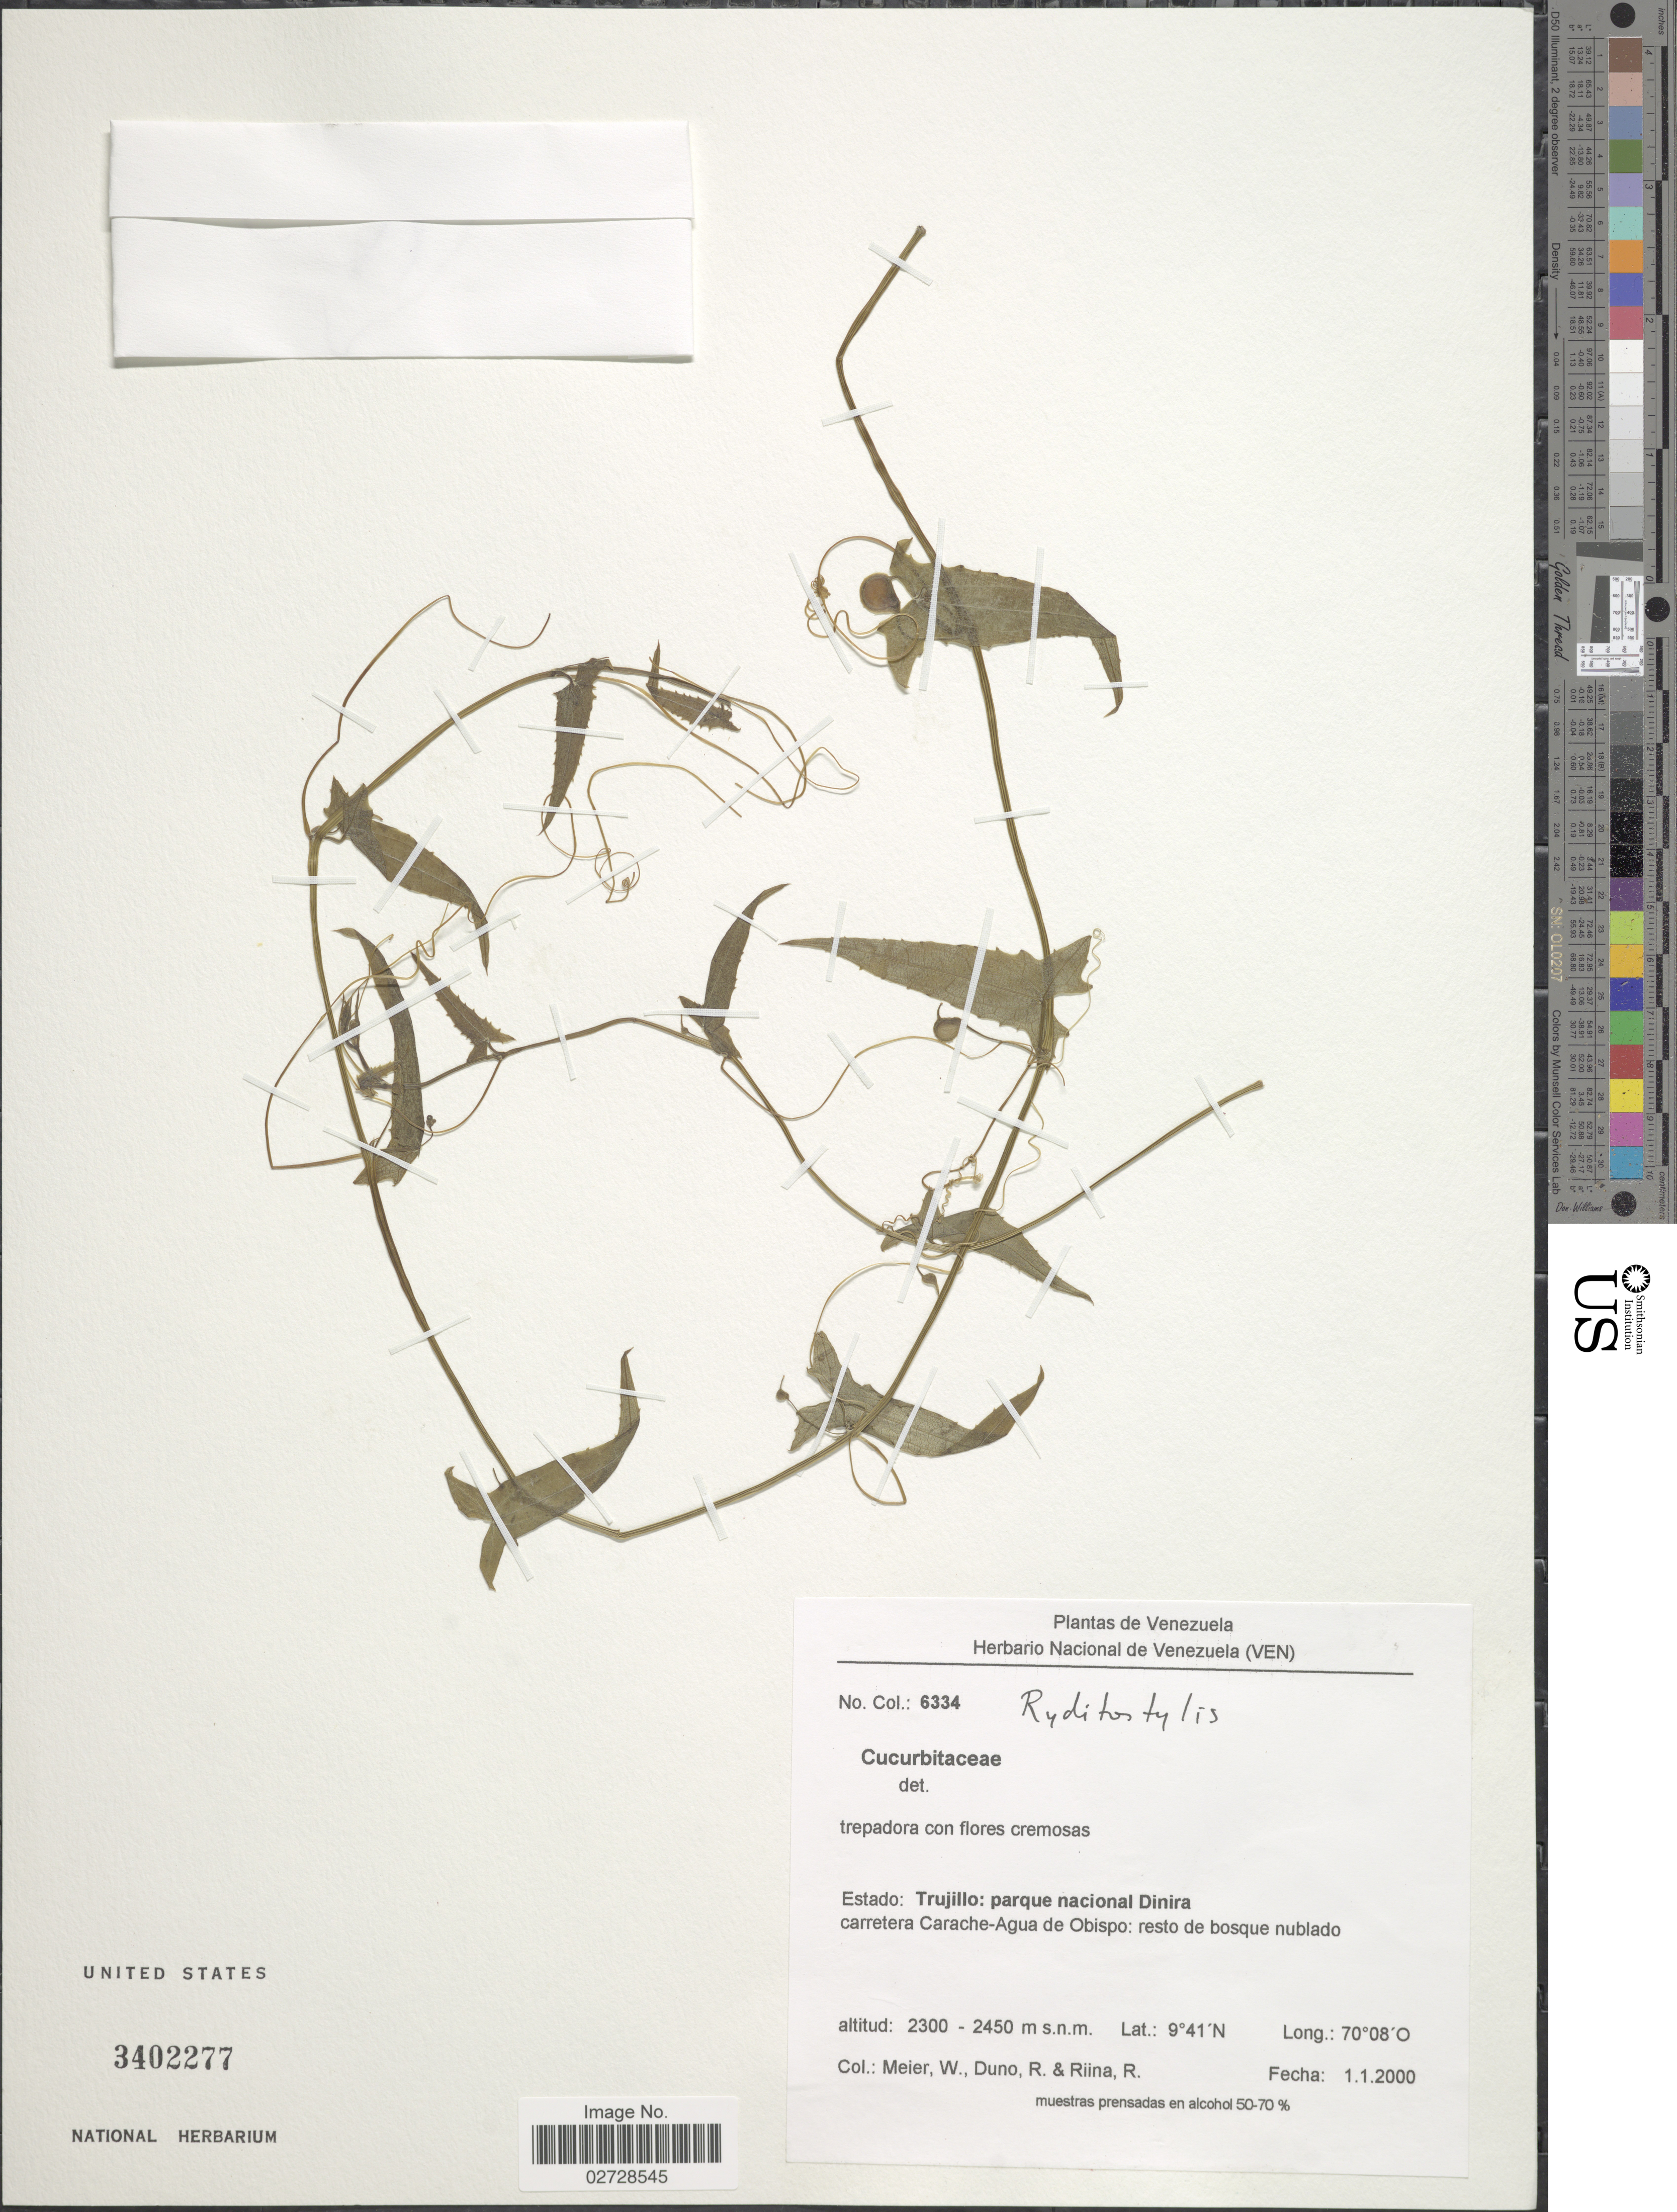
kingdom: Plantae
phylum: Tracheophyta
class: Magnoliopsida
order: Cucurbitales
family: Cucurbitaceae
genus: Cyclanthera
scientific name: Cyclanthera sp.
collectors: W. Meier, R. Duno de Stefano & R. Riina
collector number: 6334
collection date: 2000-01-01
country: Venezuela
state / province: Trujillo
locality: Parque nacional Dinira, carretera Carache-Agua de Obispo: resto de bosque nublado.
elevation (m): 2300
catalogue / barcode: US 3402277